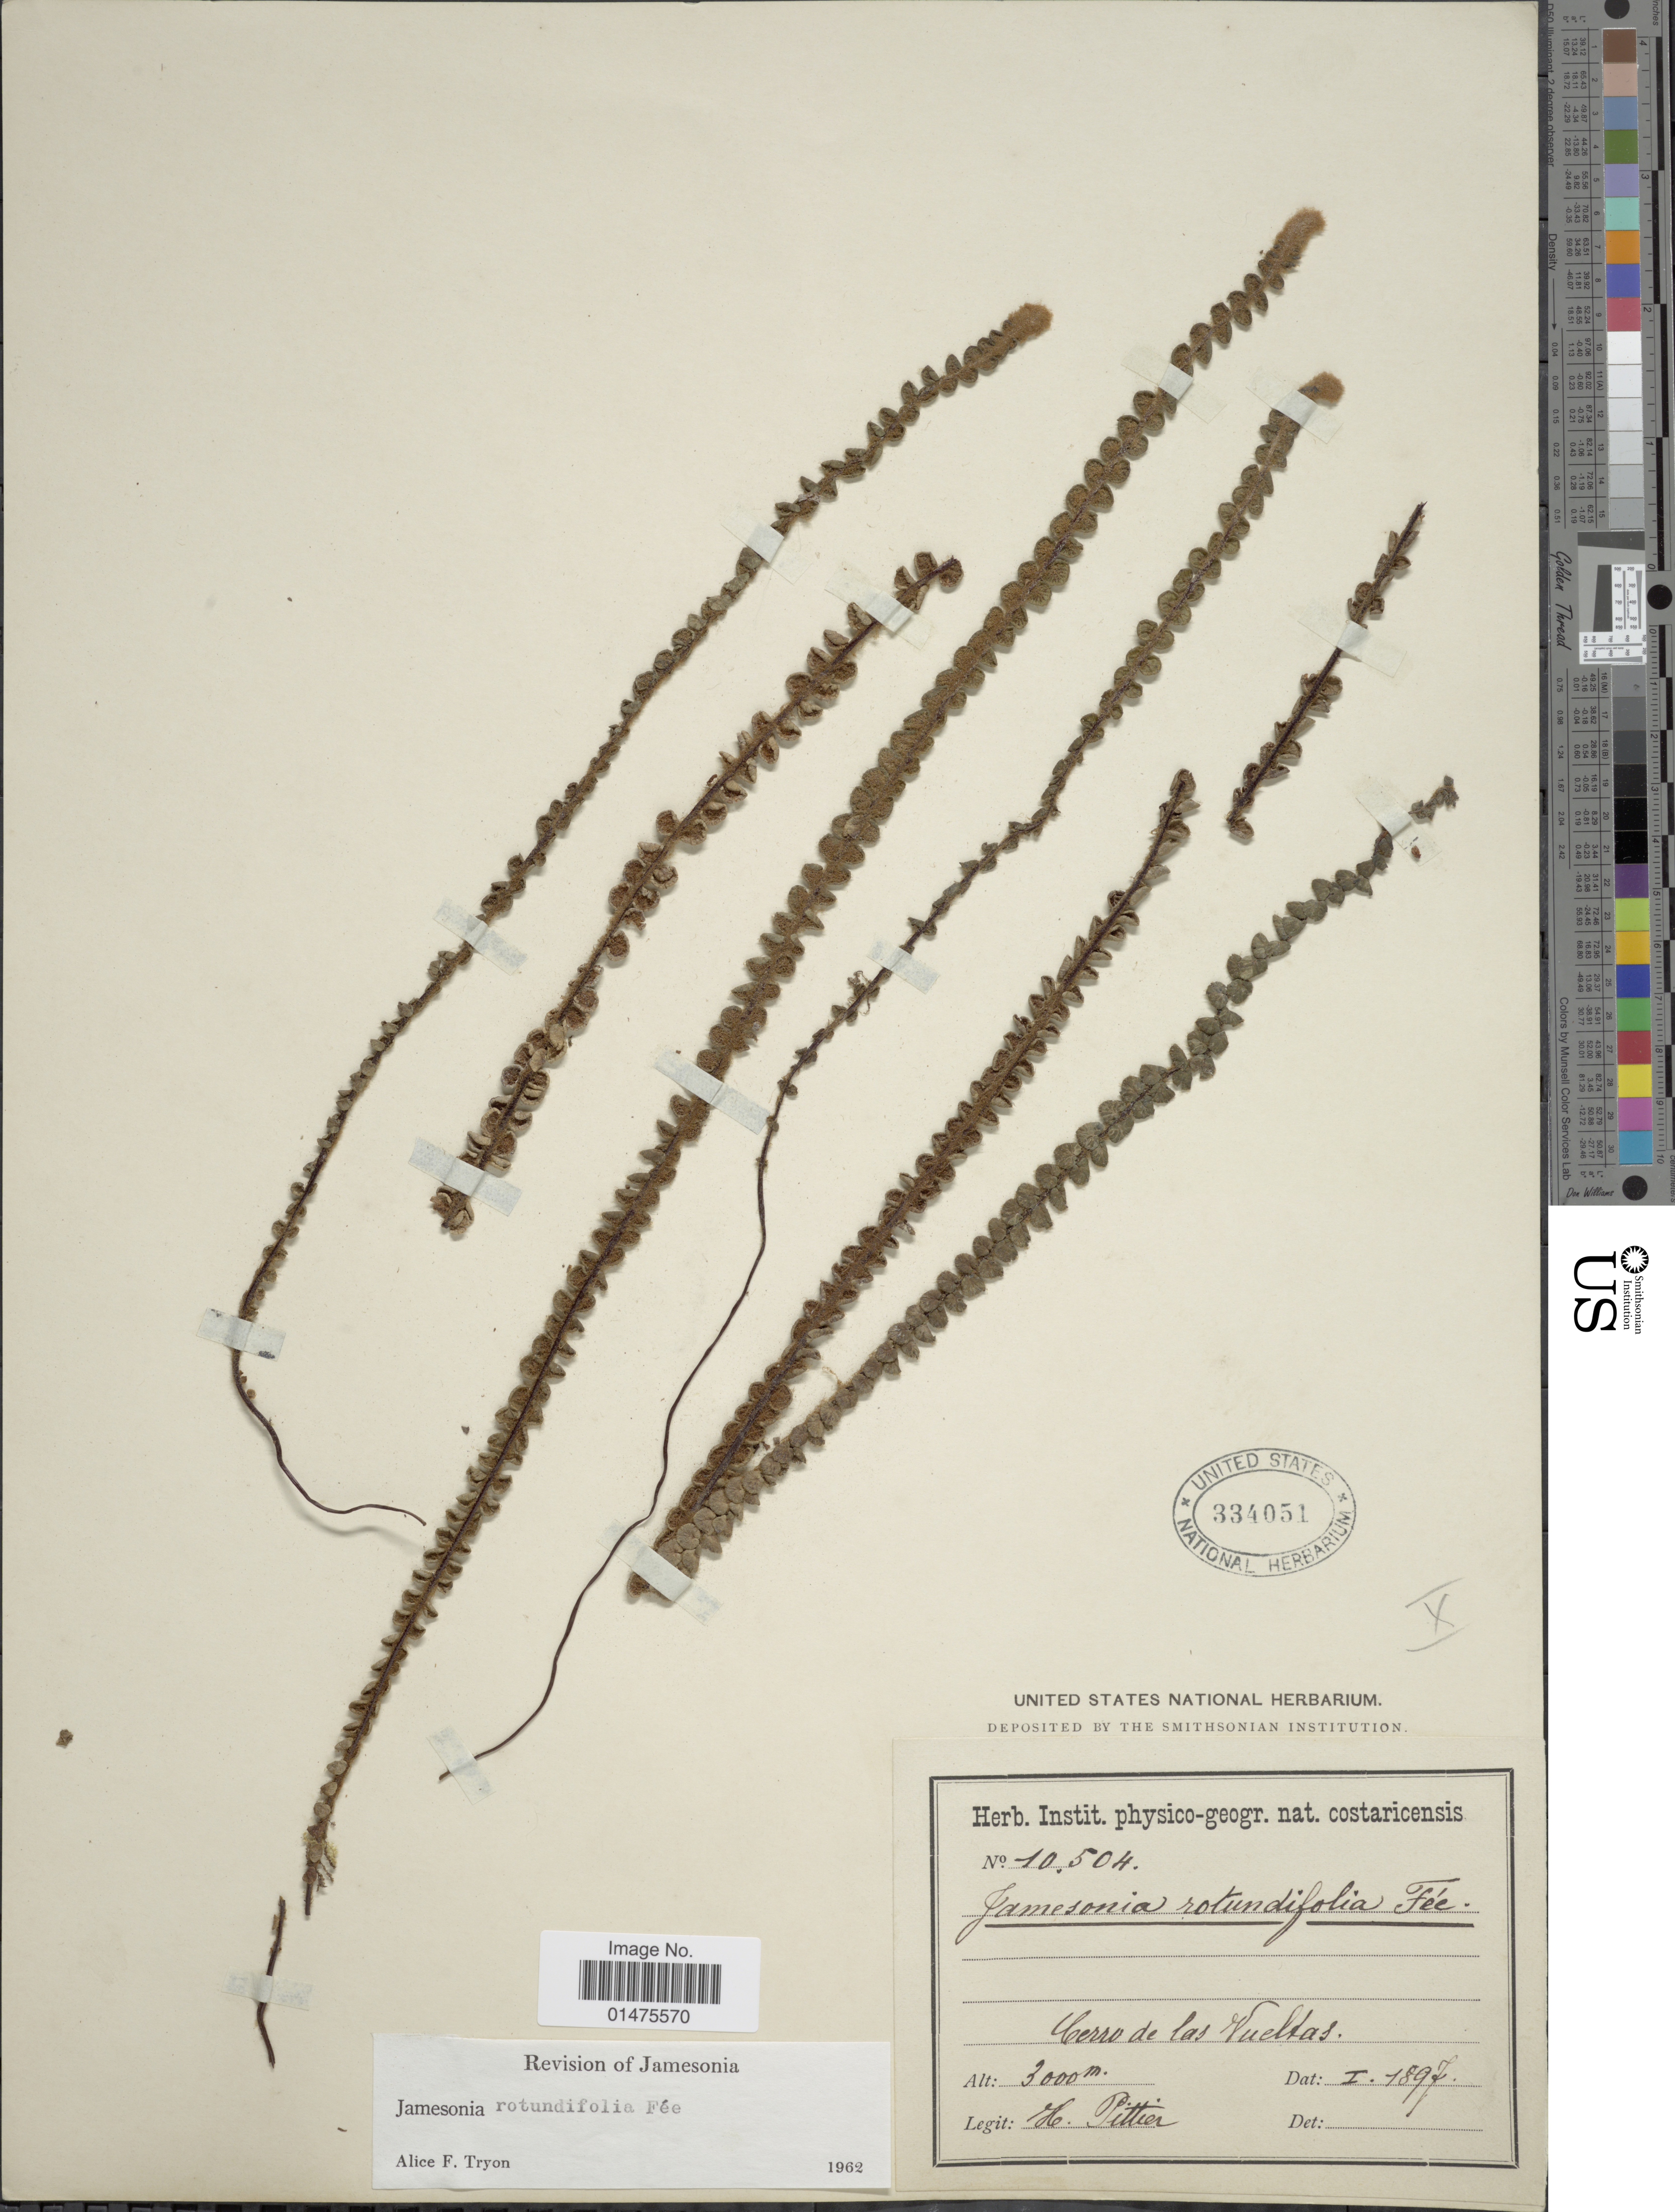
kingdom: Plantae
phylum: Tracheophyta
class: Polypodiopsida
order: Polypodiales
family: Pteridaceae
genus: Jamesonia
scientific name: Jamesonia rotundifolia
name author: Fée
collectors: H. F. Pittier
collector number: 10504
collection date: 1897-01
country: Costa Rica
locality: Cerro de las Vueltas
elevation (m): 3000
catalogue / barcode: US 334051